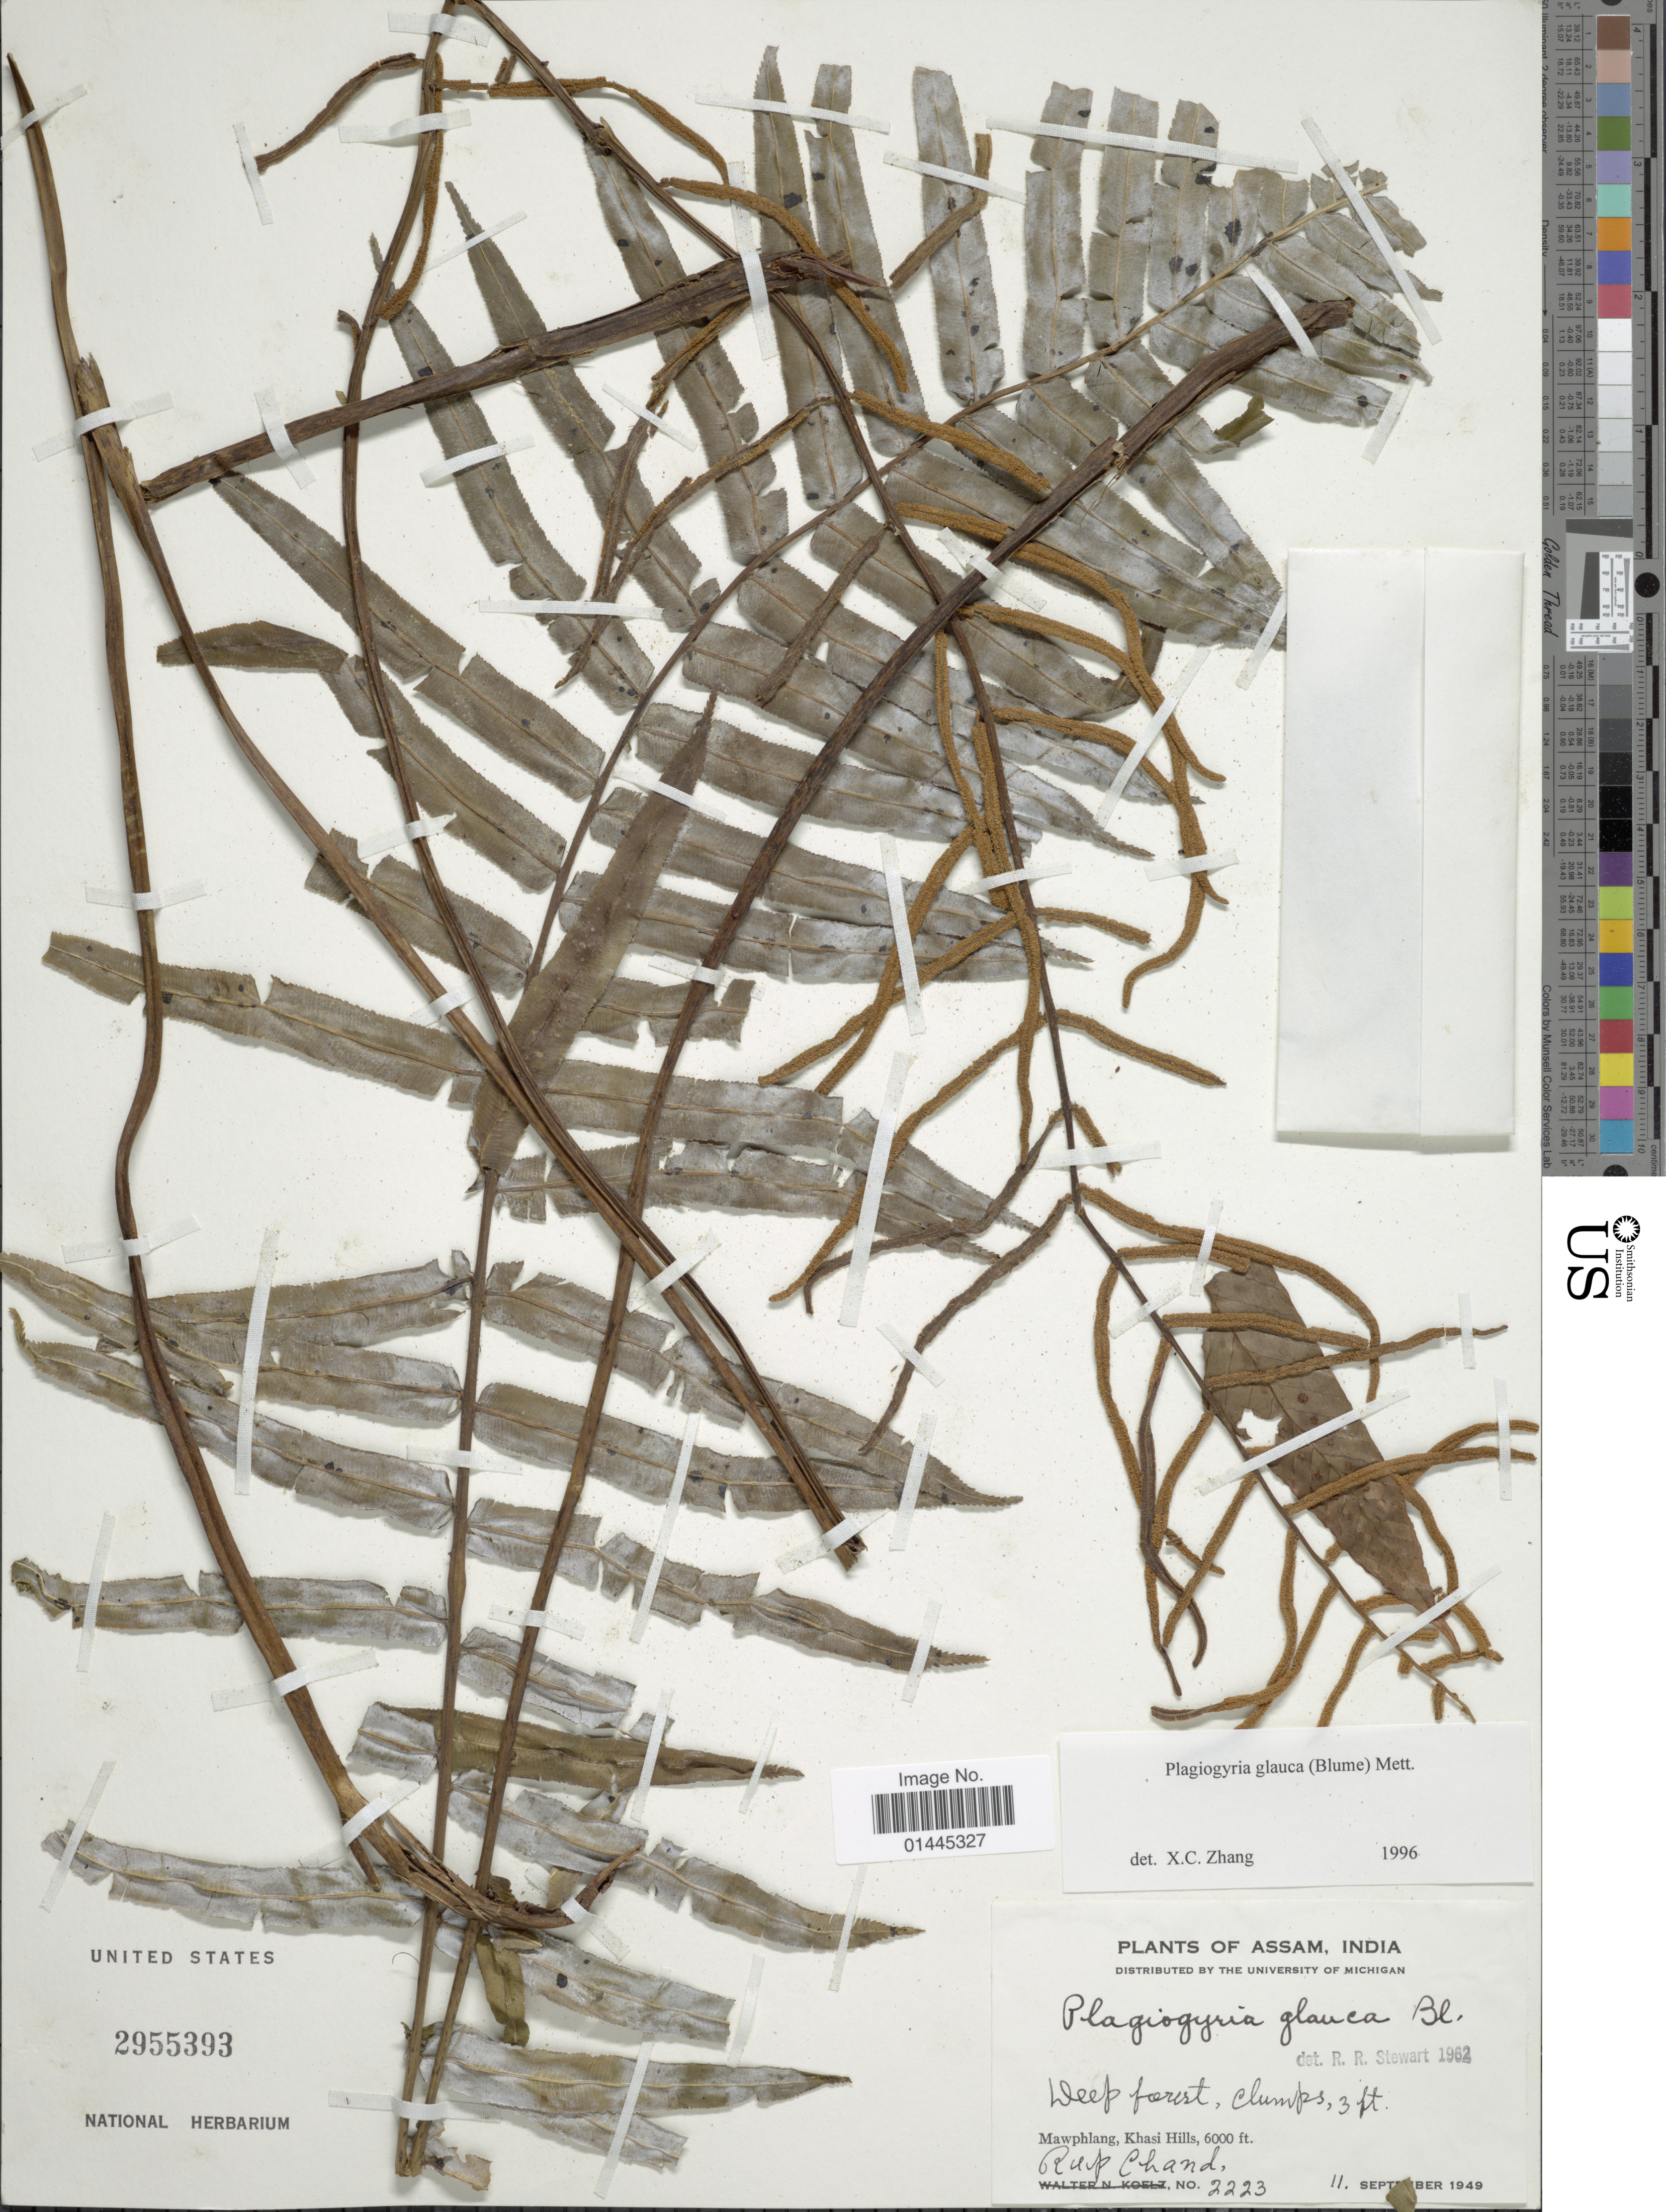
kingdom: Plantae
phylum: Tracheophyta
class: Polypodiopsida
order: Cyatheales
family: Plagiogyriaceae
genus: Plagiogyria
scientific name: Plagiogyria glauca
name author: (Blume) Mett.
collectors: R. Chand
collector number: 2223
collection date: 1949-09-11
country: India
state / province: Meghalaya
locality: Mawphlang, Khasi Hills.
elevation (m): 1829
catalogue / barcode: US 2955393